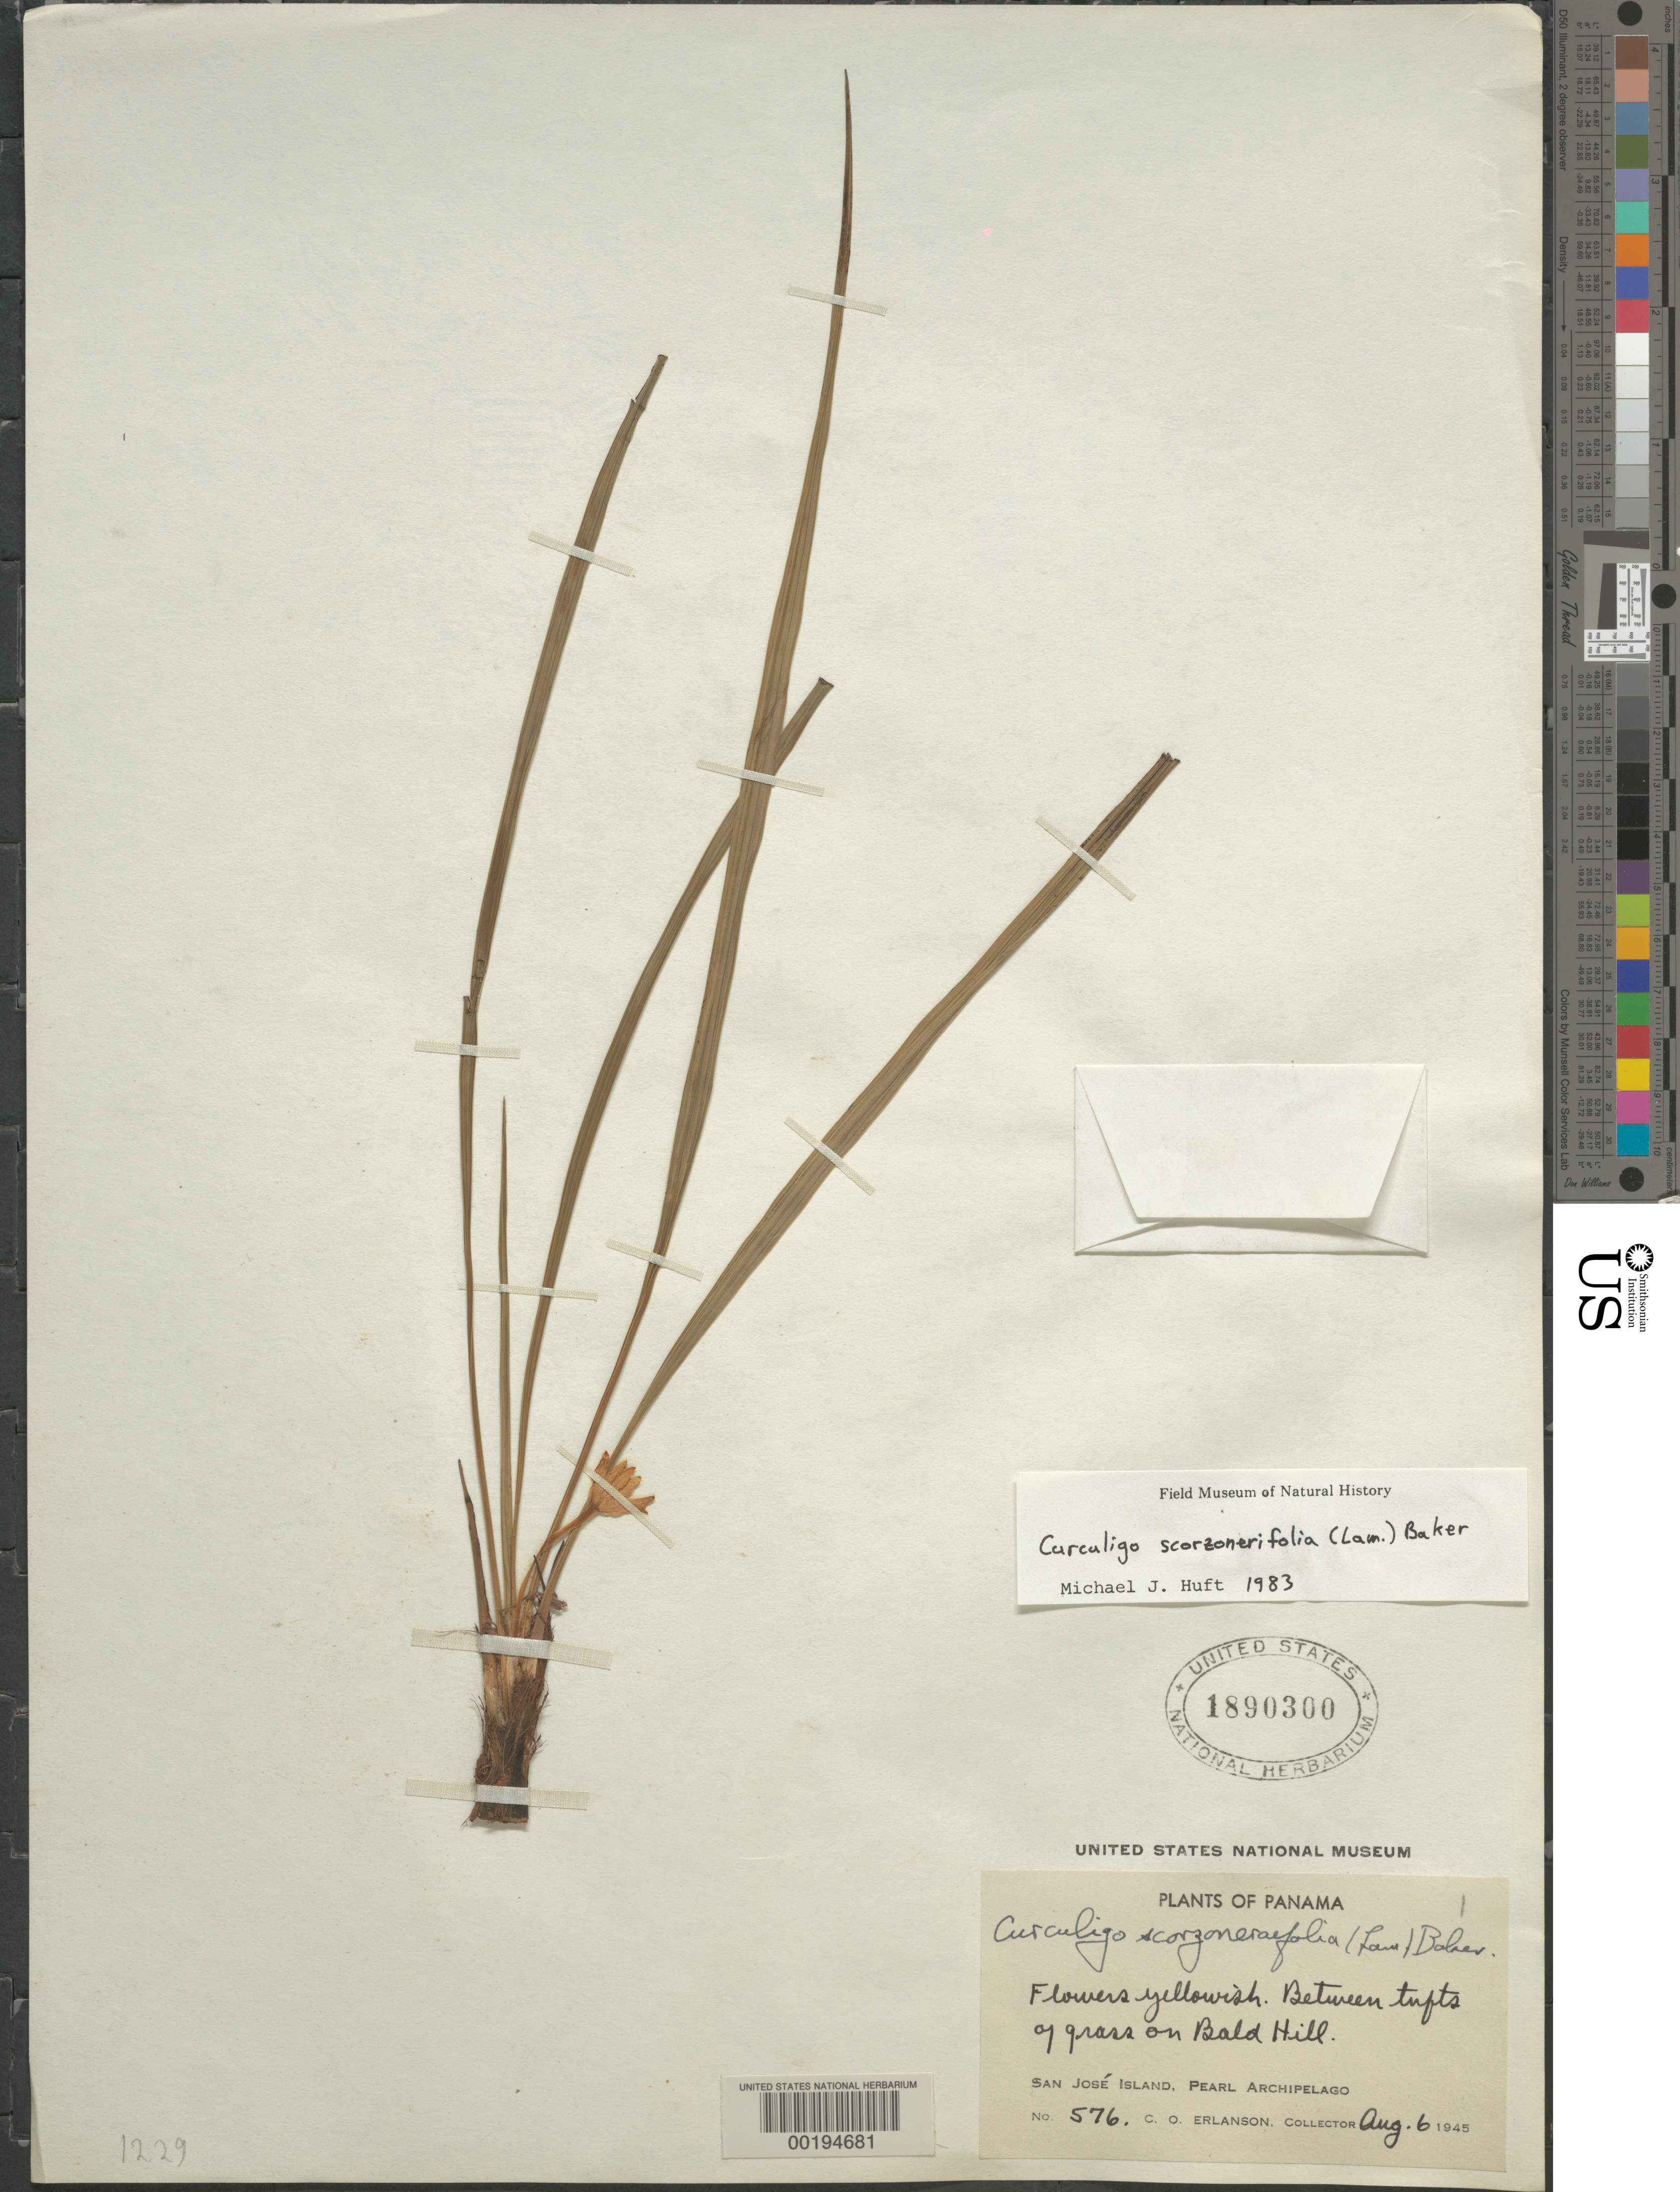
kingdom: Plantae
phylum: Tracheophyta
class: Liliopsida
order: Asparagales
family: Hypoxidaceae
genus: Curculigo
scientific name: Curculigo scorzonerifolia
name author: (Lam.) Baker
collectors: C. O. Erlanson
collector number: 576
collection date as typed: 06 Aug 1945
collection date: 1945-08-06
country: Panama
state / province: Panamá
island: San José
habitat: Between tufts of grass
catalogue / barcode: US 1890300